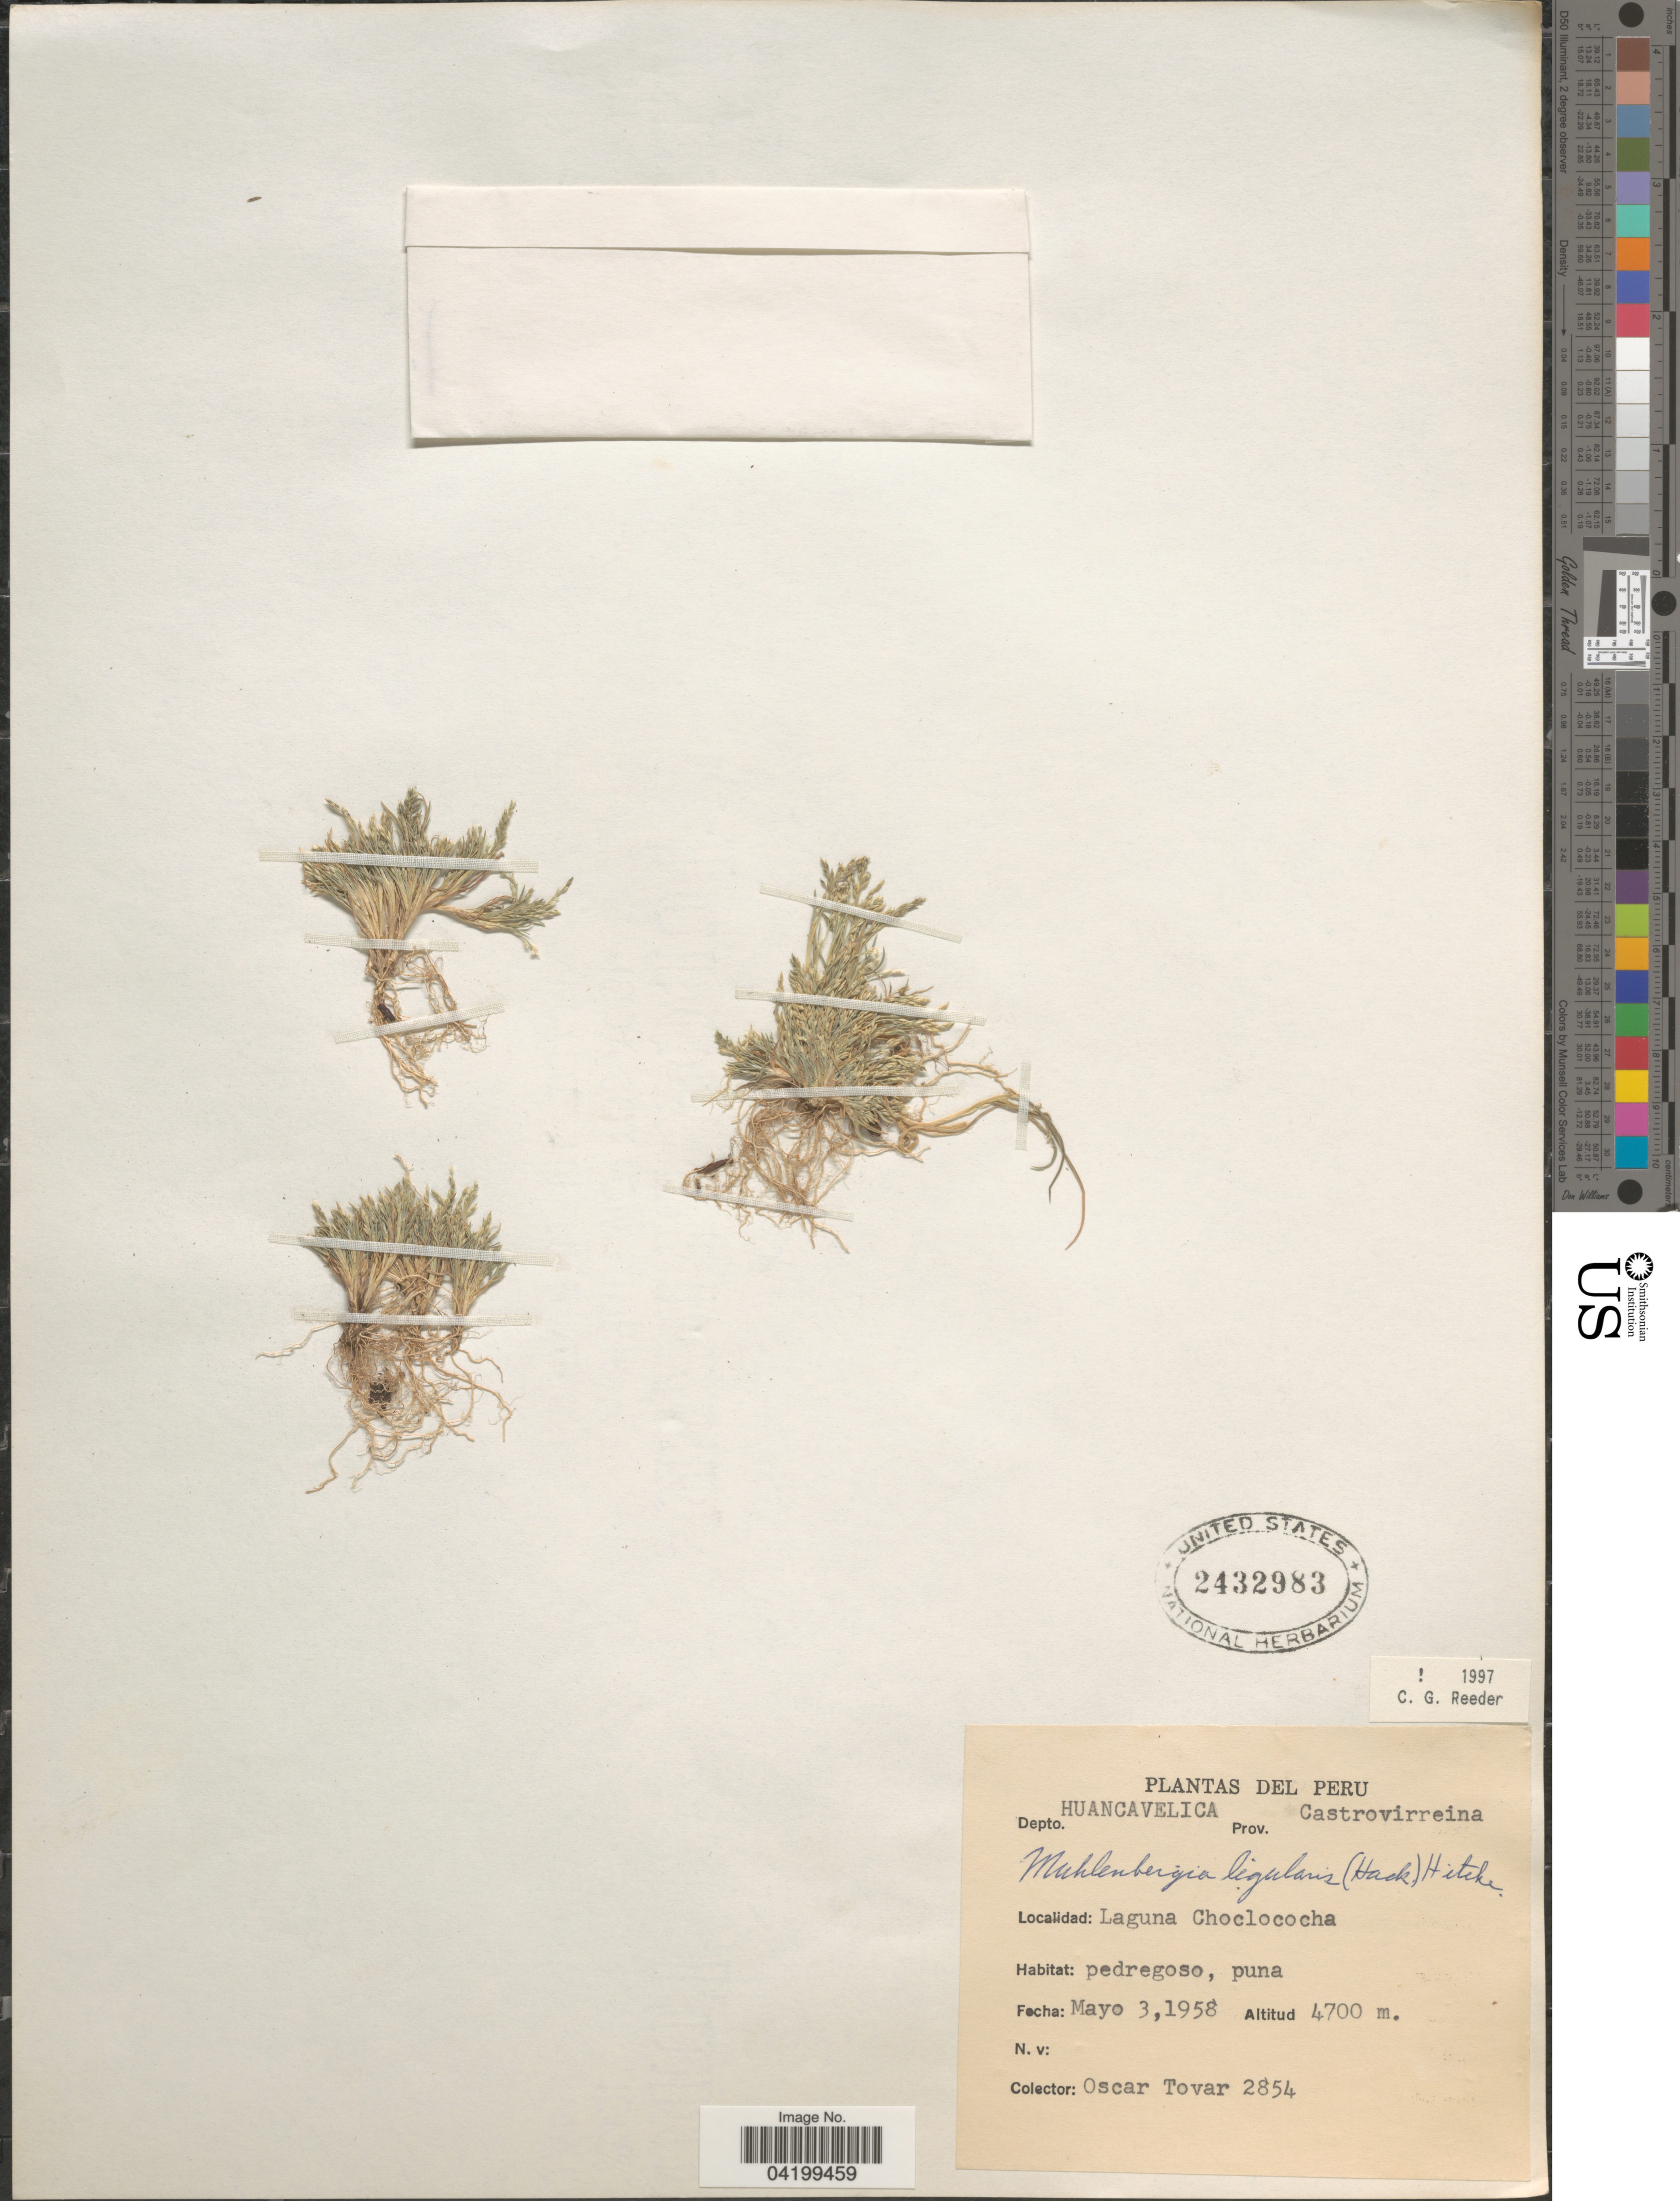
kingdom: Plantae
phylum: Tracheophyta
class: Liliopsida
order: Poales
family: Poaceae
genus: Muhlenbergia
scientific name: Muhlenbergia ligularis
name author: (Hack.) Hitchc.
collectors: Ó. Tovar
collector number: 2854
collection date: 1958-05-03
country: Peru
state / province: Huancavelica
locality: Depto. Huancavelica. Prov. Castrovirreina. Laguna Choclococha.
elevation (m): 4700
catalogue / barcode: US 2432983